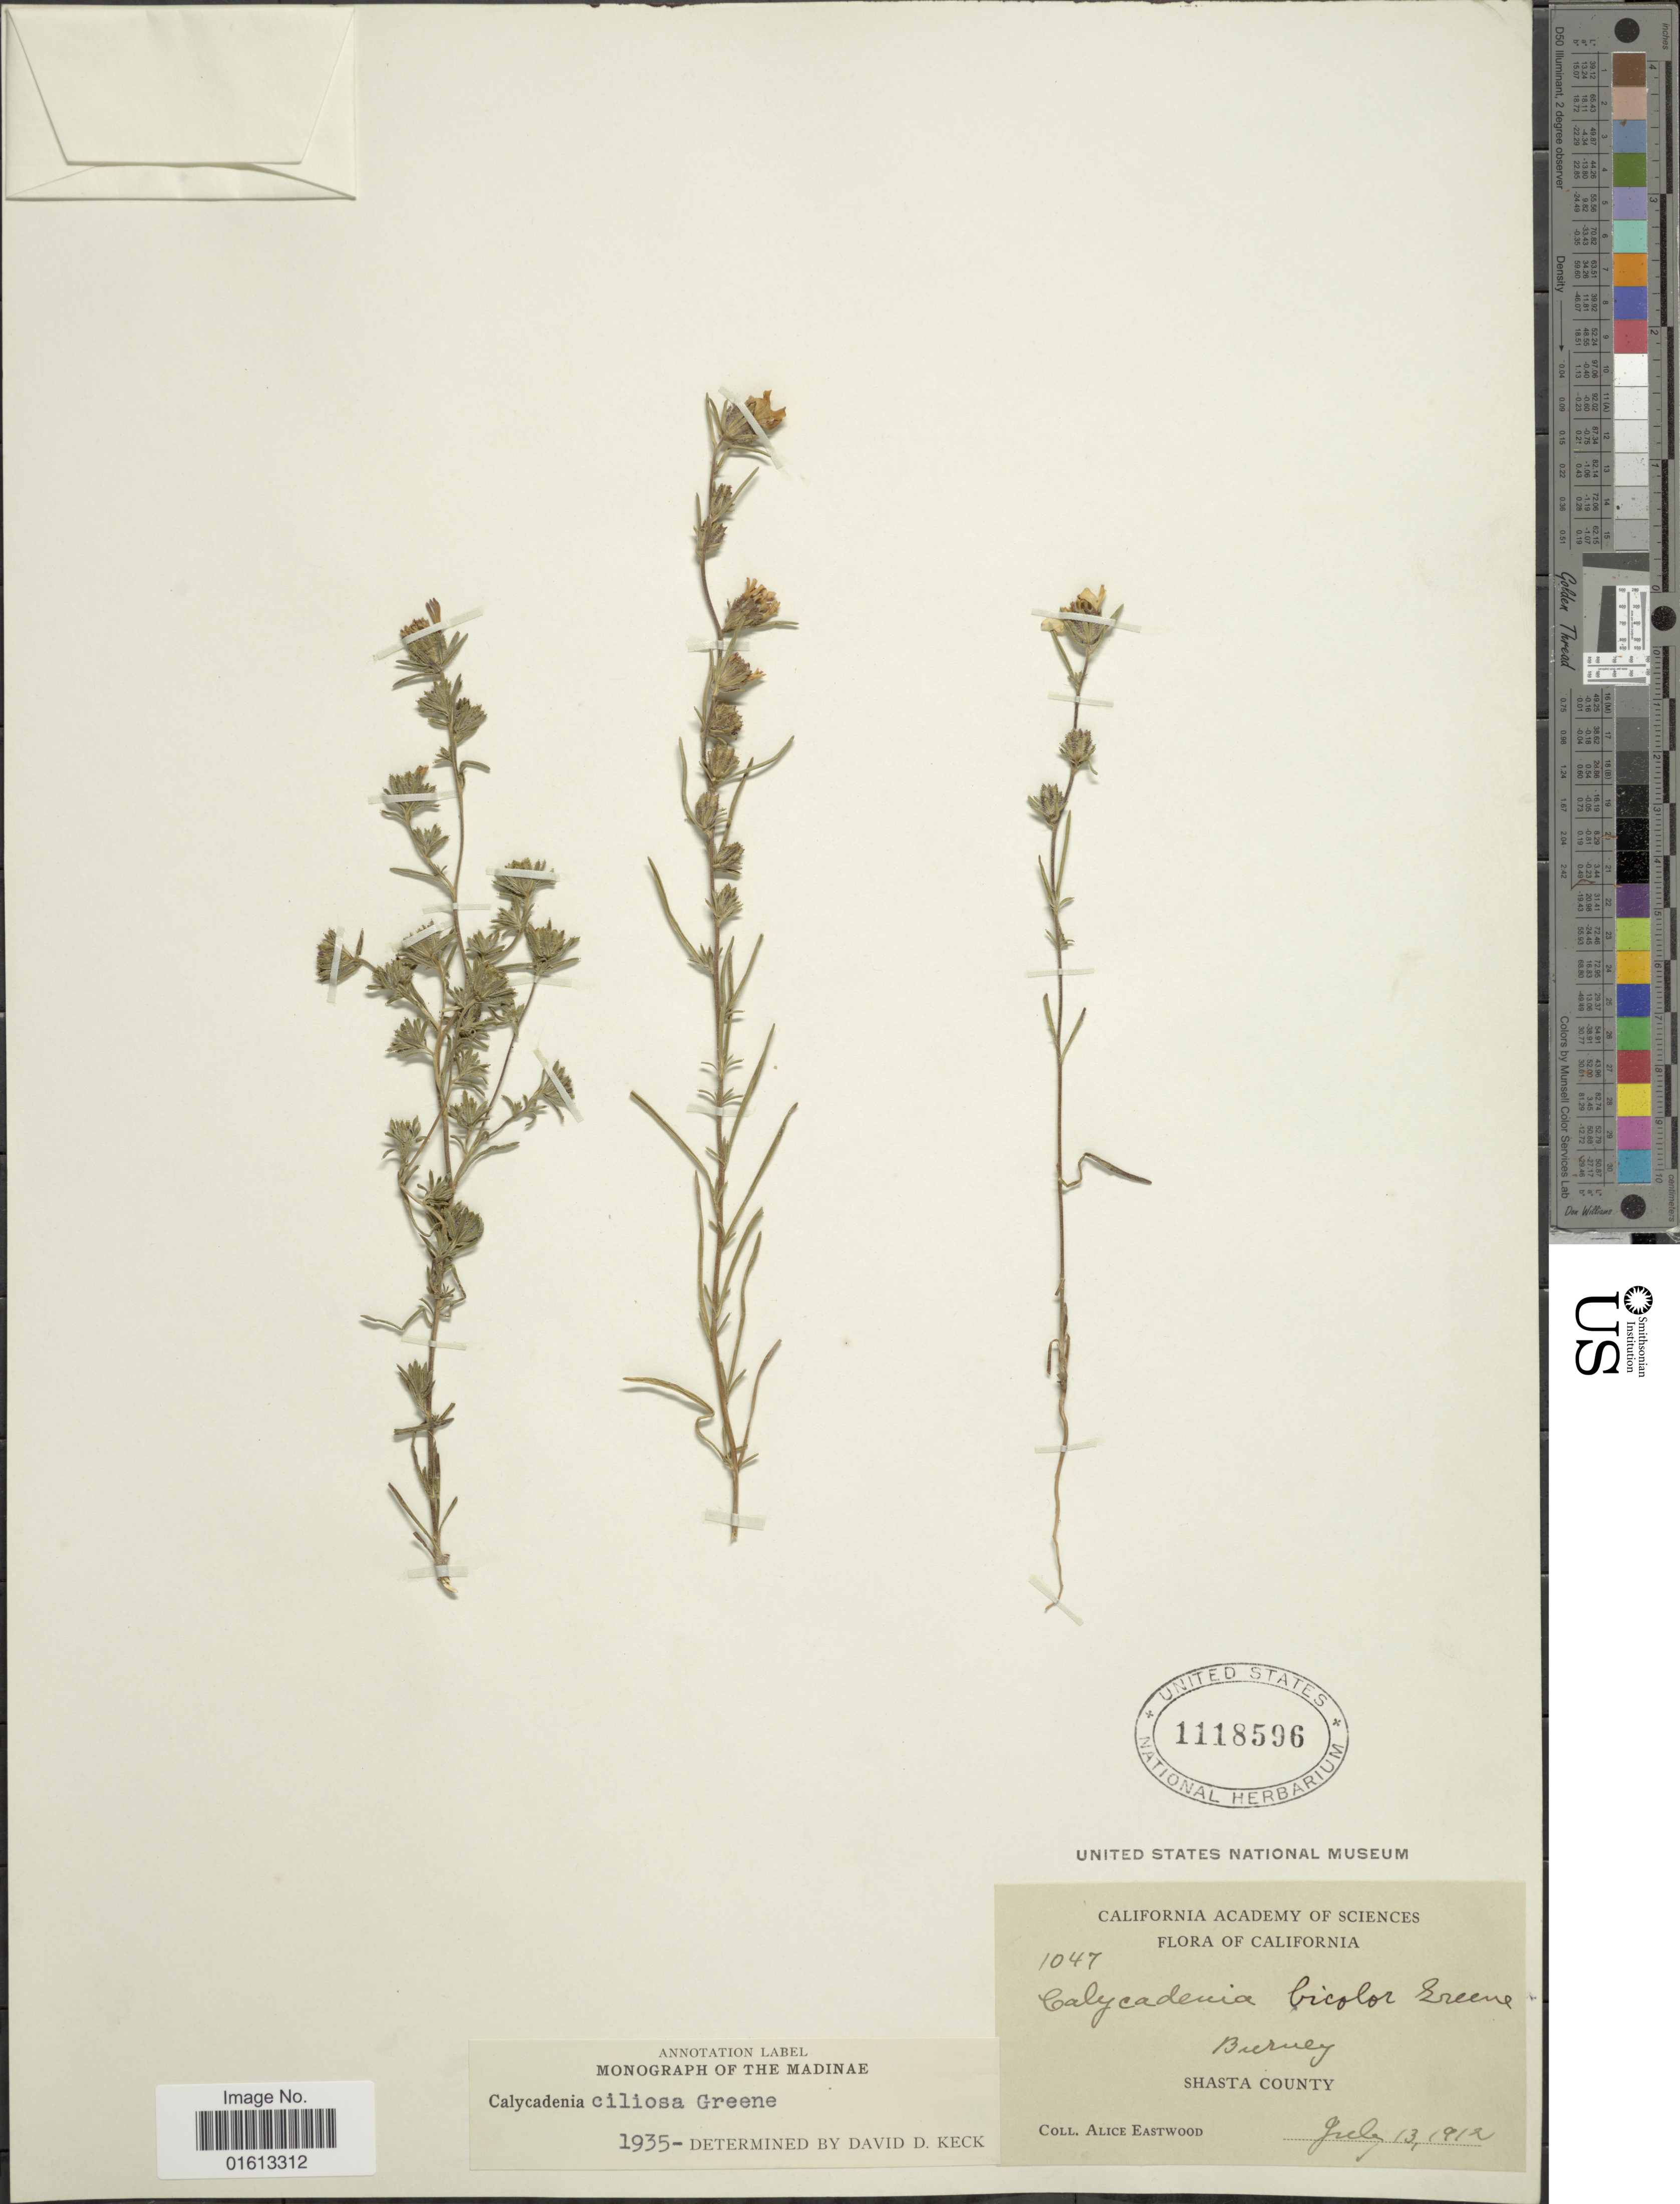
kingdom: Plantae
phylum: Tracheophyta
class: Magnoliopsida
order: Asterales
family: Asteraceae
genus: Calycadenia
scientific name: Calycadenia ciliosa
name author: Greene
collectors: A. Eastwood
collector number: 1047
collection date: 1912-07-13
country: United States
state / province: California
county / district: Shasta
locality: Buruey, Shasta County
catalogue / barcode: US 1118596